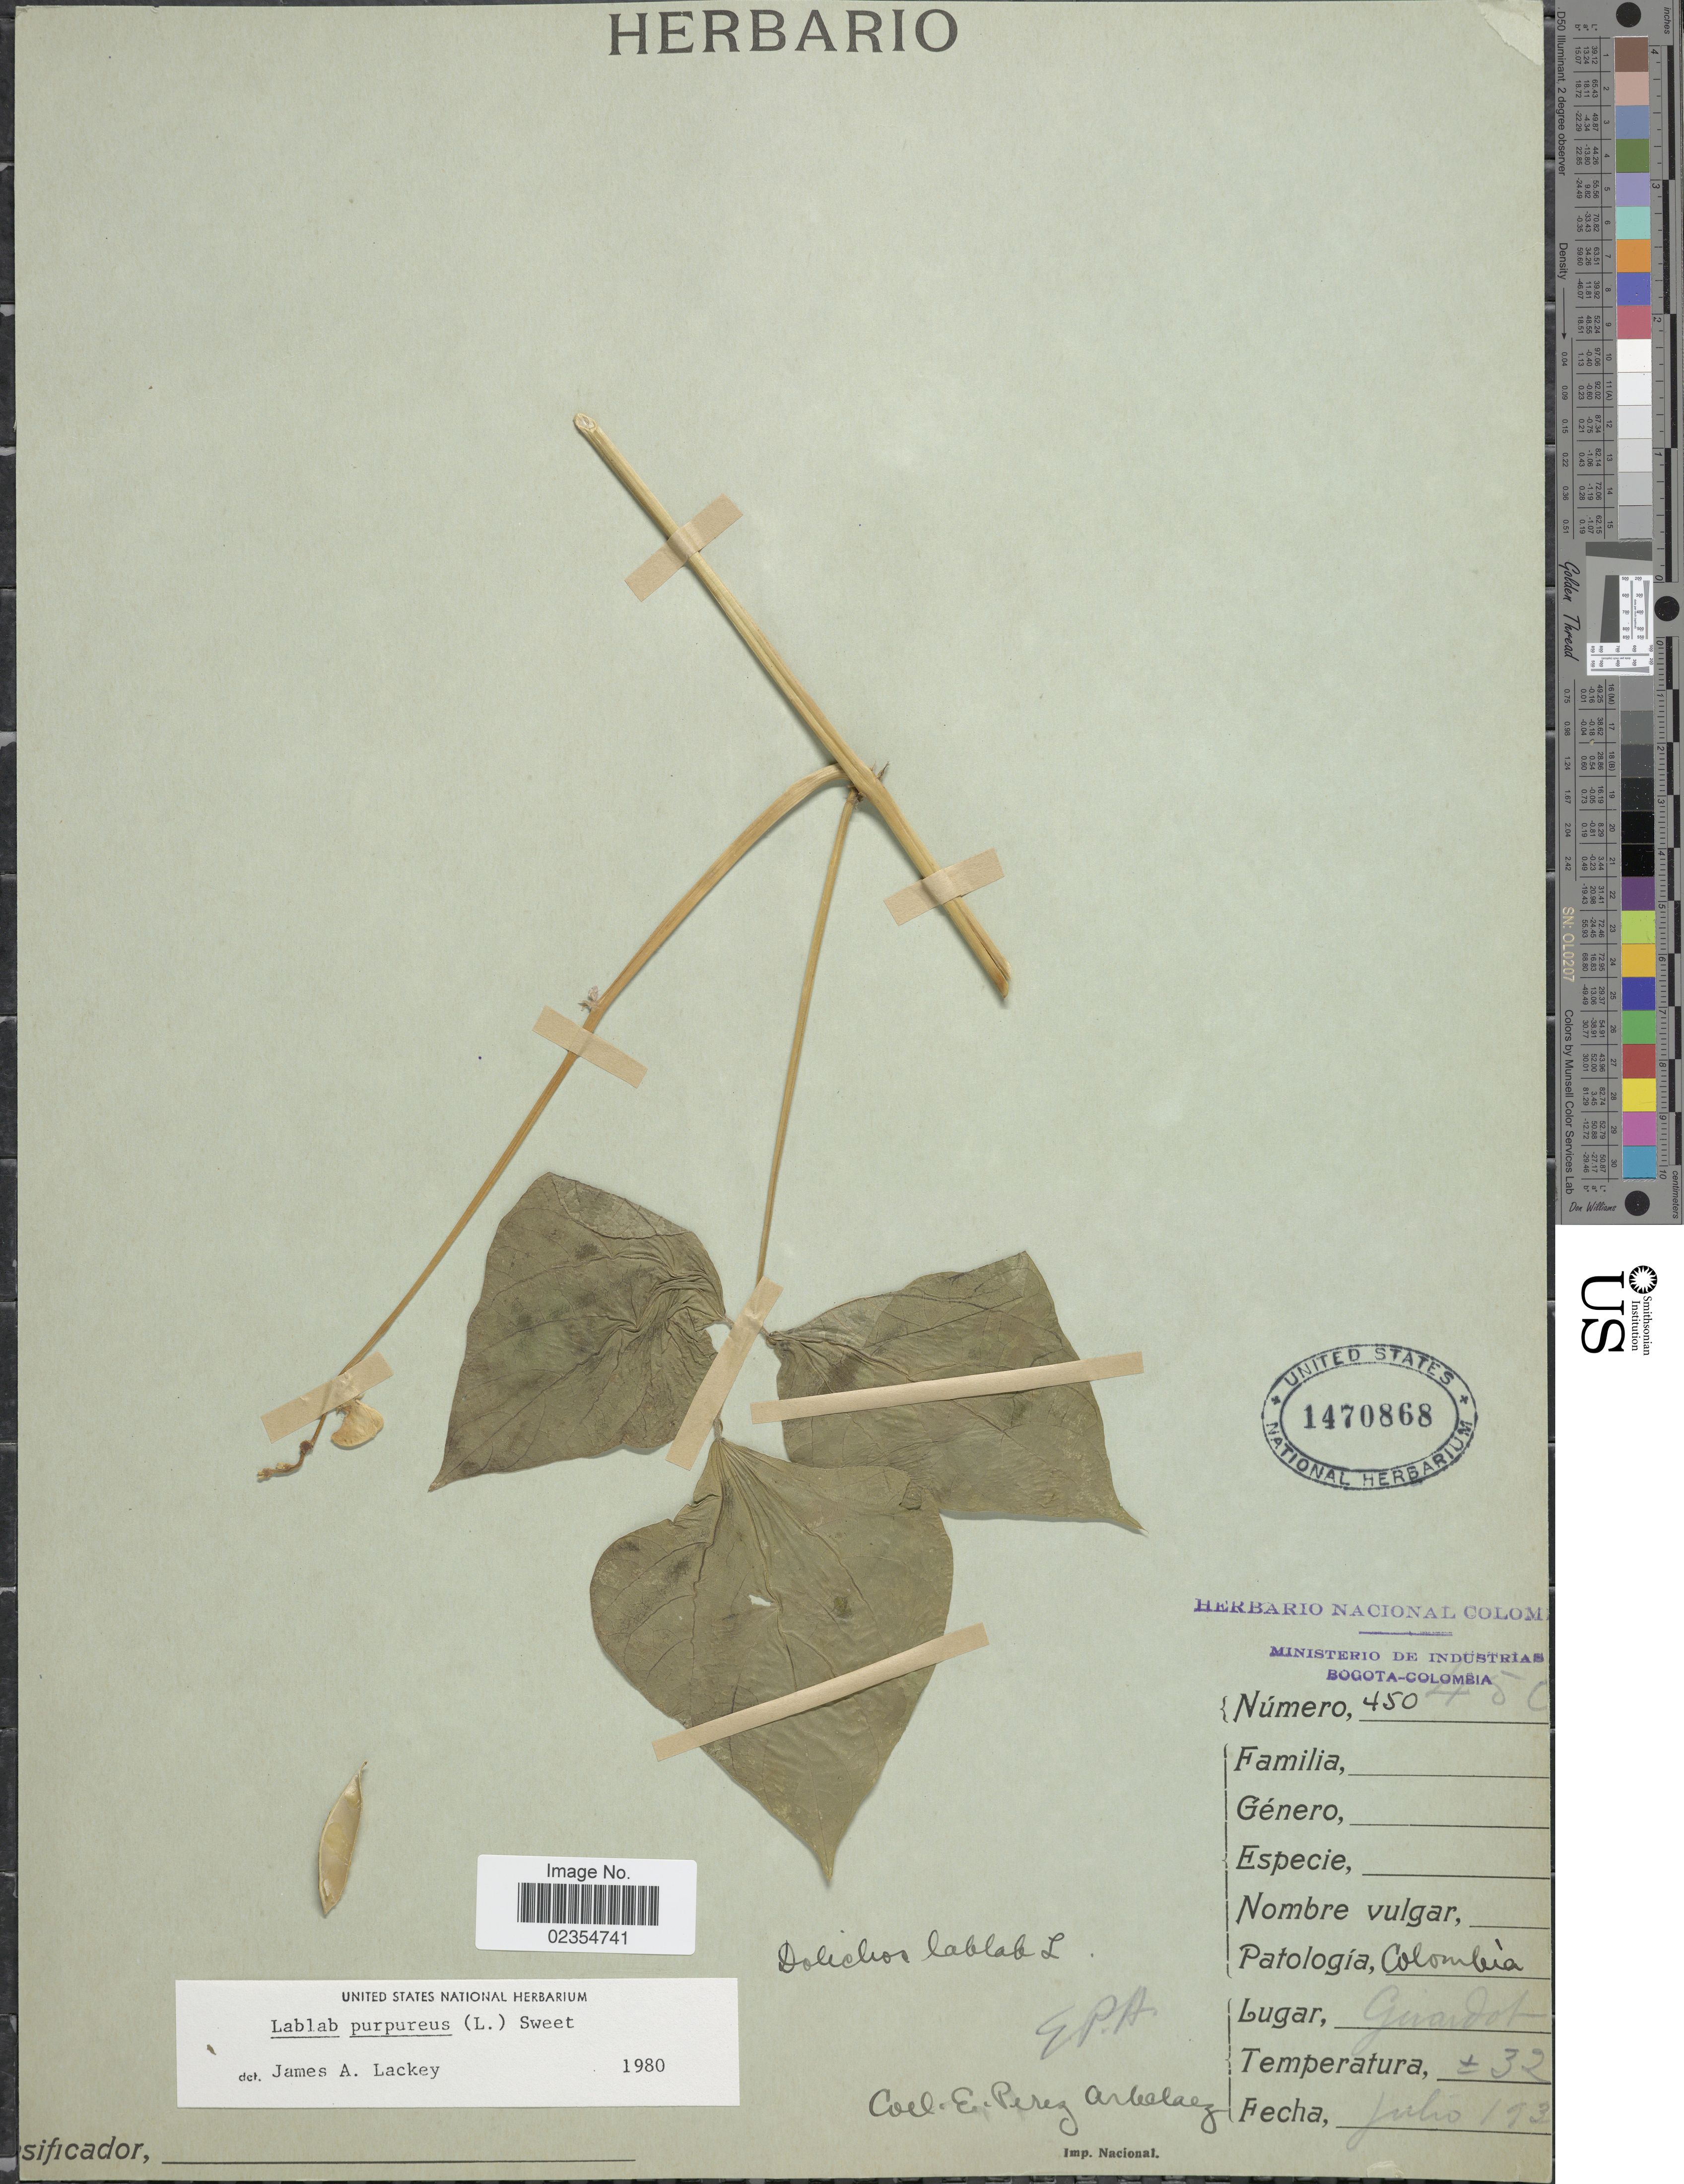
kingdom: Plantae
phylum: Tracheophyta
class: Magnoliopsida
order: Fabales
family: Fabaceae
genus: Lablab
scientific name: Lablab purpureus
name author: (L.) Sweet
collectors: E. Pérez Arbeláez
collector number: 450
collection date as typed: Transcribed d/m/y: /7/193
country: Colombia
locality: Girardot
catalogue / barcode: US 1470868